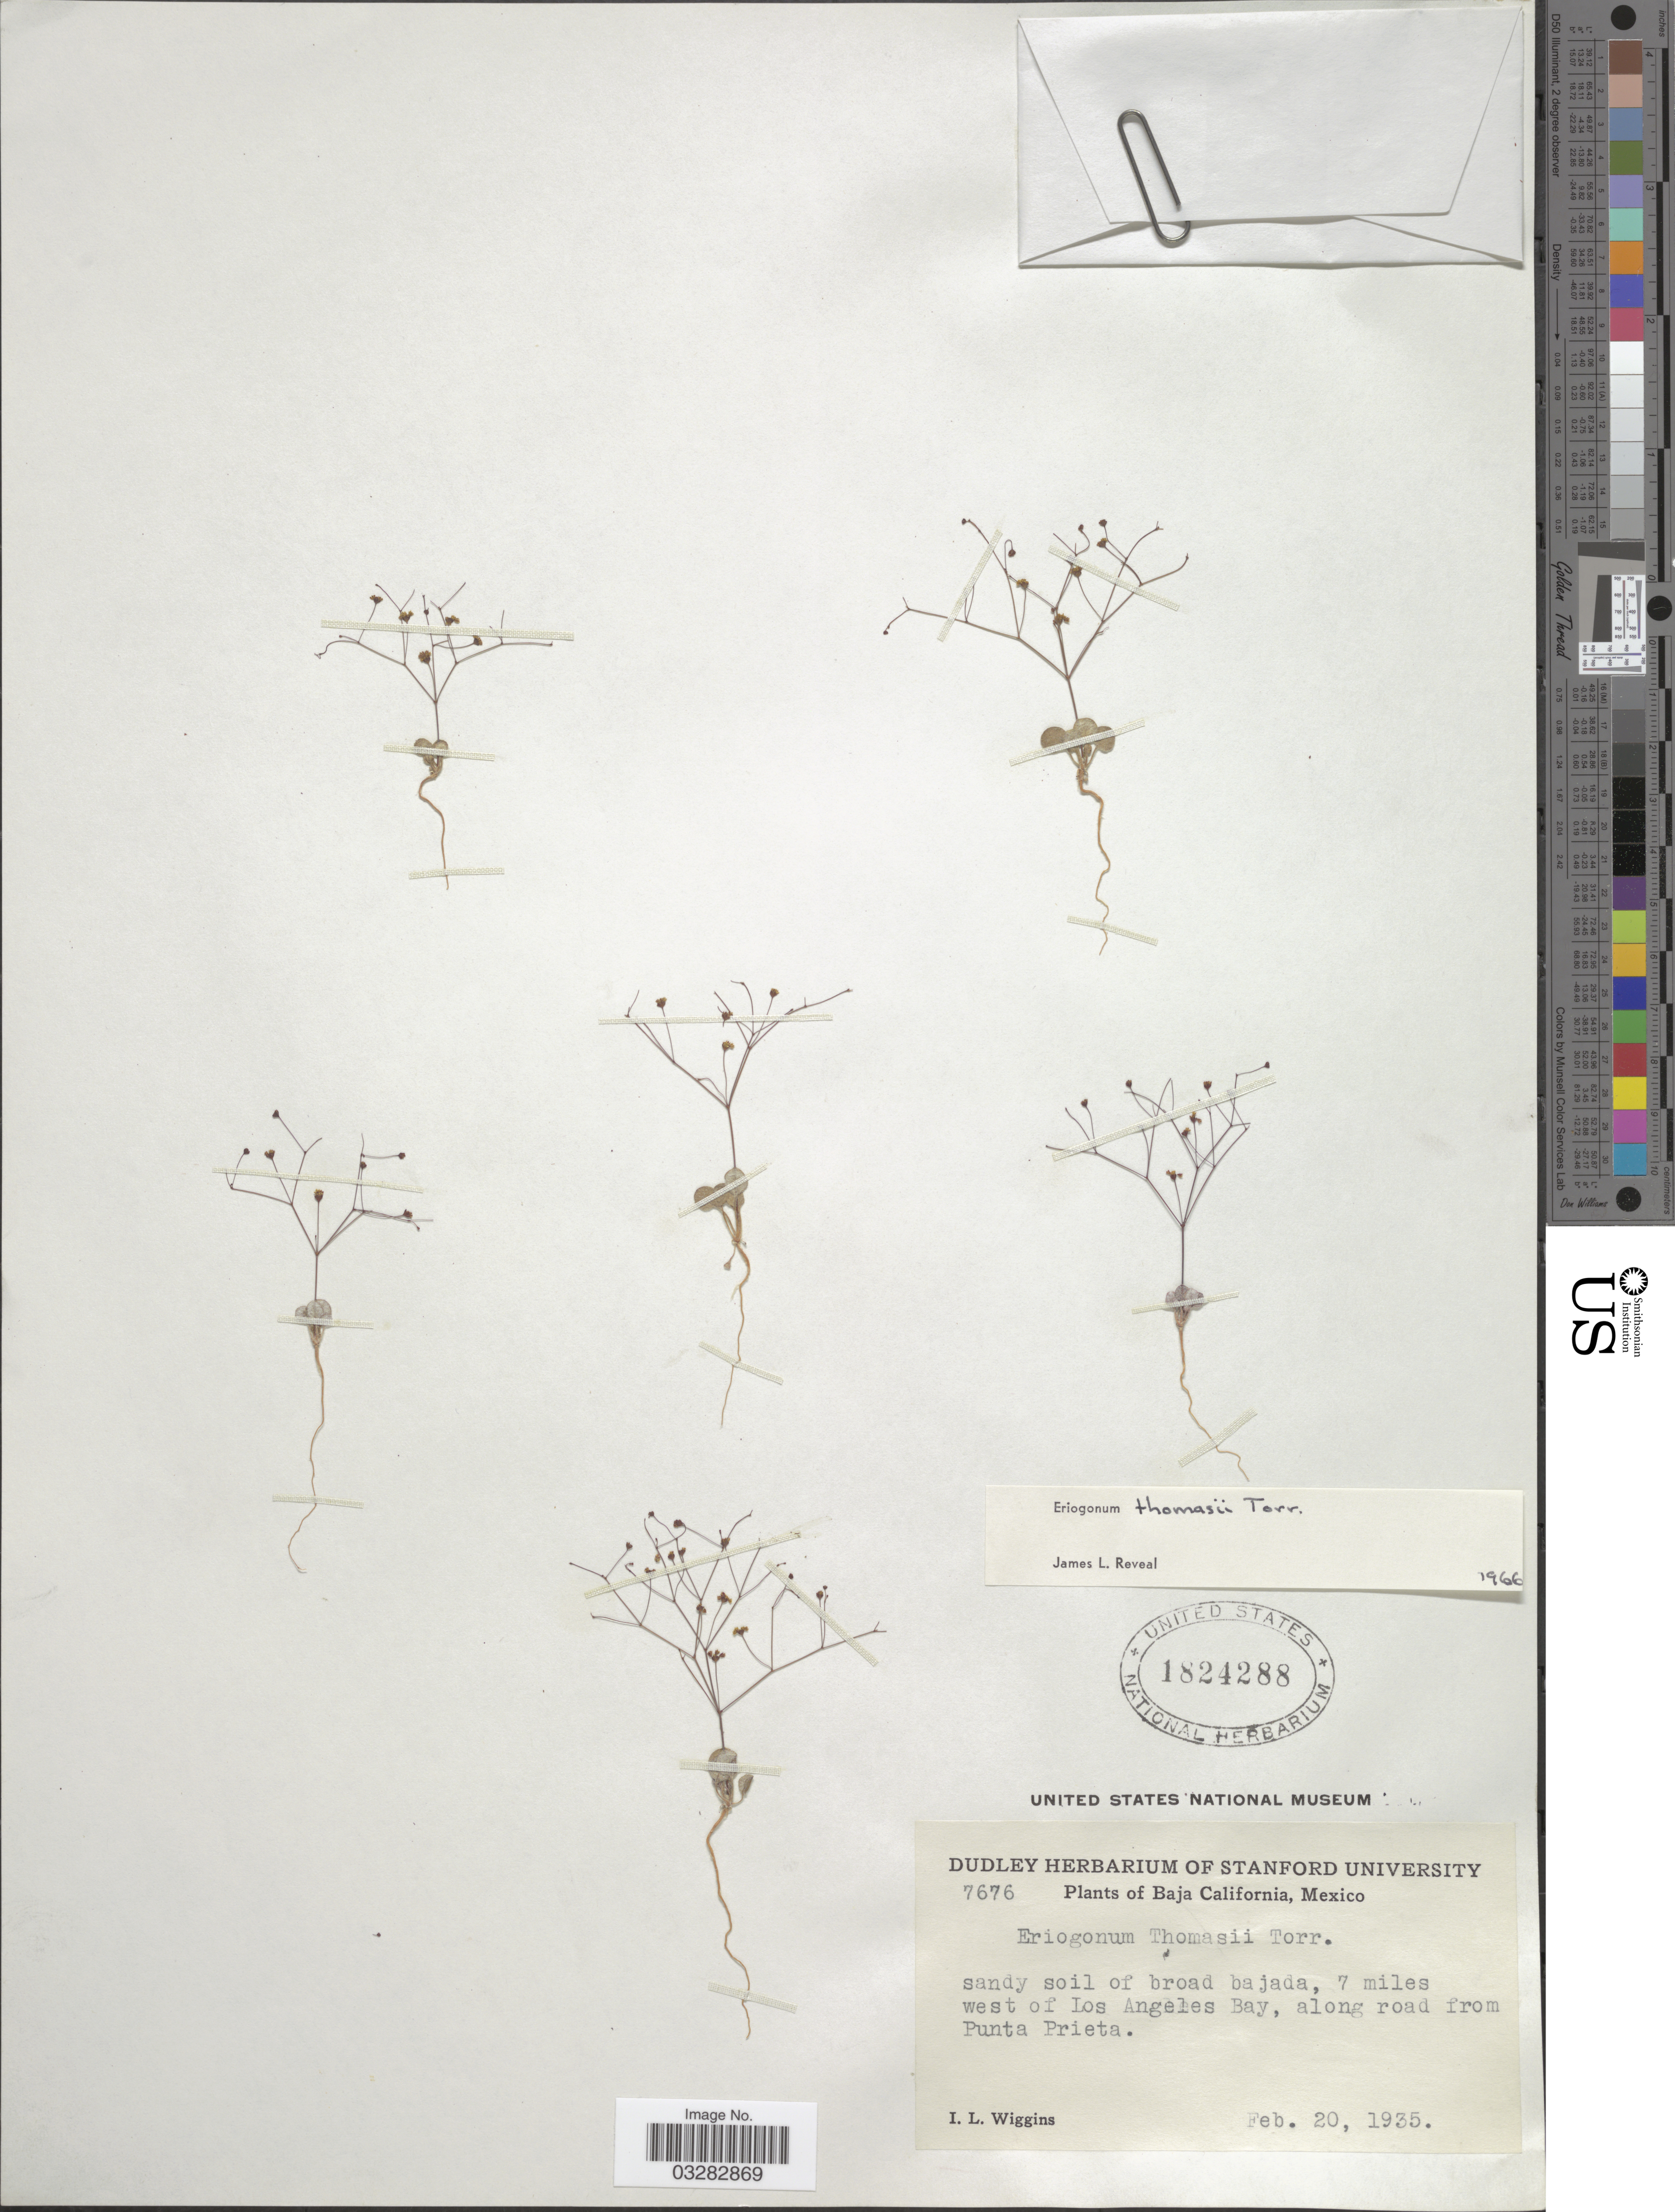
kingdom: Plantae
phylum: Tracheophyta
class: Magnoliopsida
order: Caryophyllales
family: Polygonaceae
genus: Eriogonum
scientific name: Eriogonum thomasii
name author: Torr.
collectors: I. L. Wiggins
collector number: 7676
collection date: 1935-02-20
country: Mexico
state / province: Baja California Norte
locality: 7 miles west of Los Angeles bay, along road from Punta Prieta.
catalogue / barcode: US 1824288